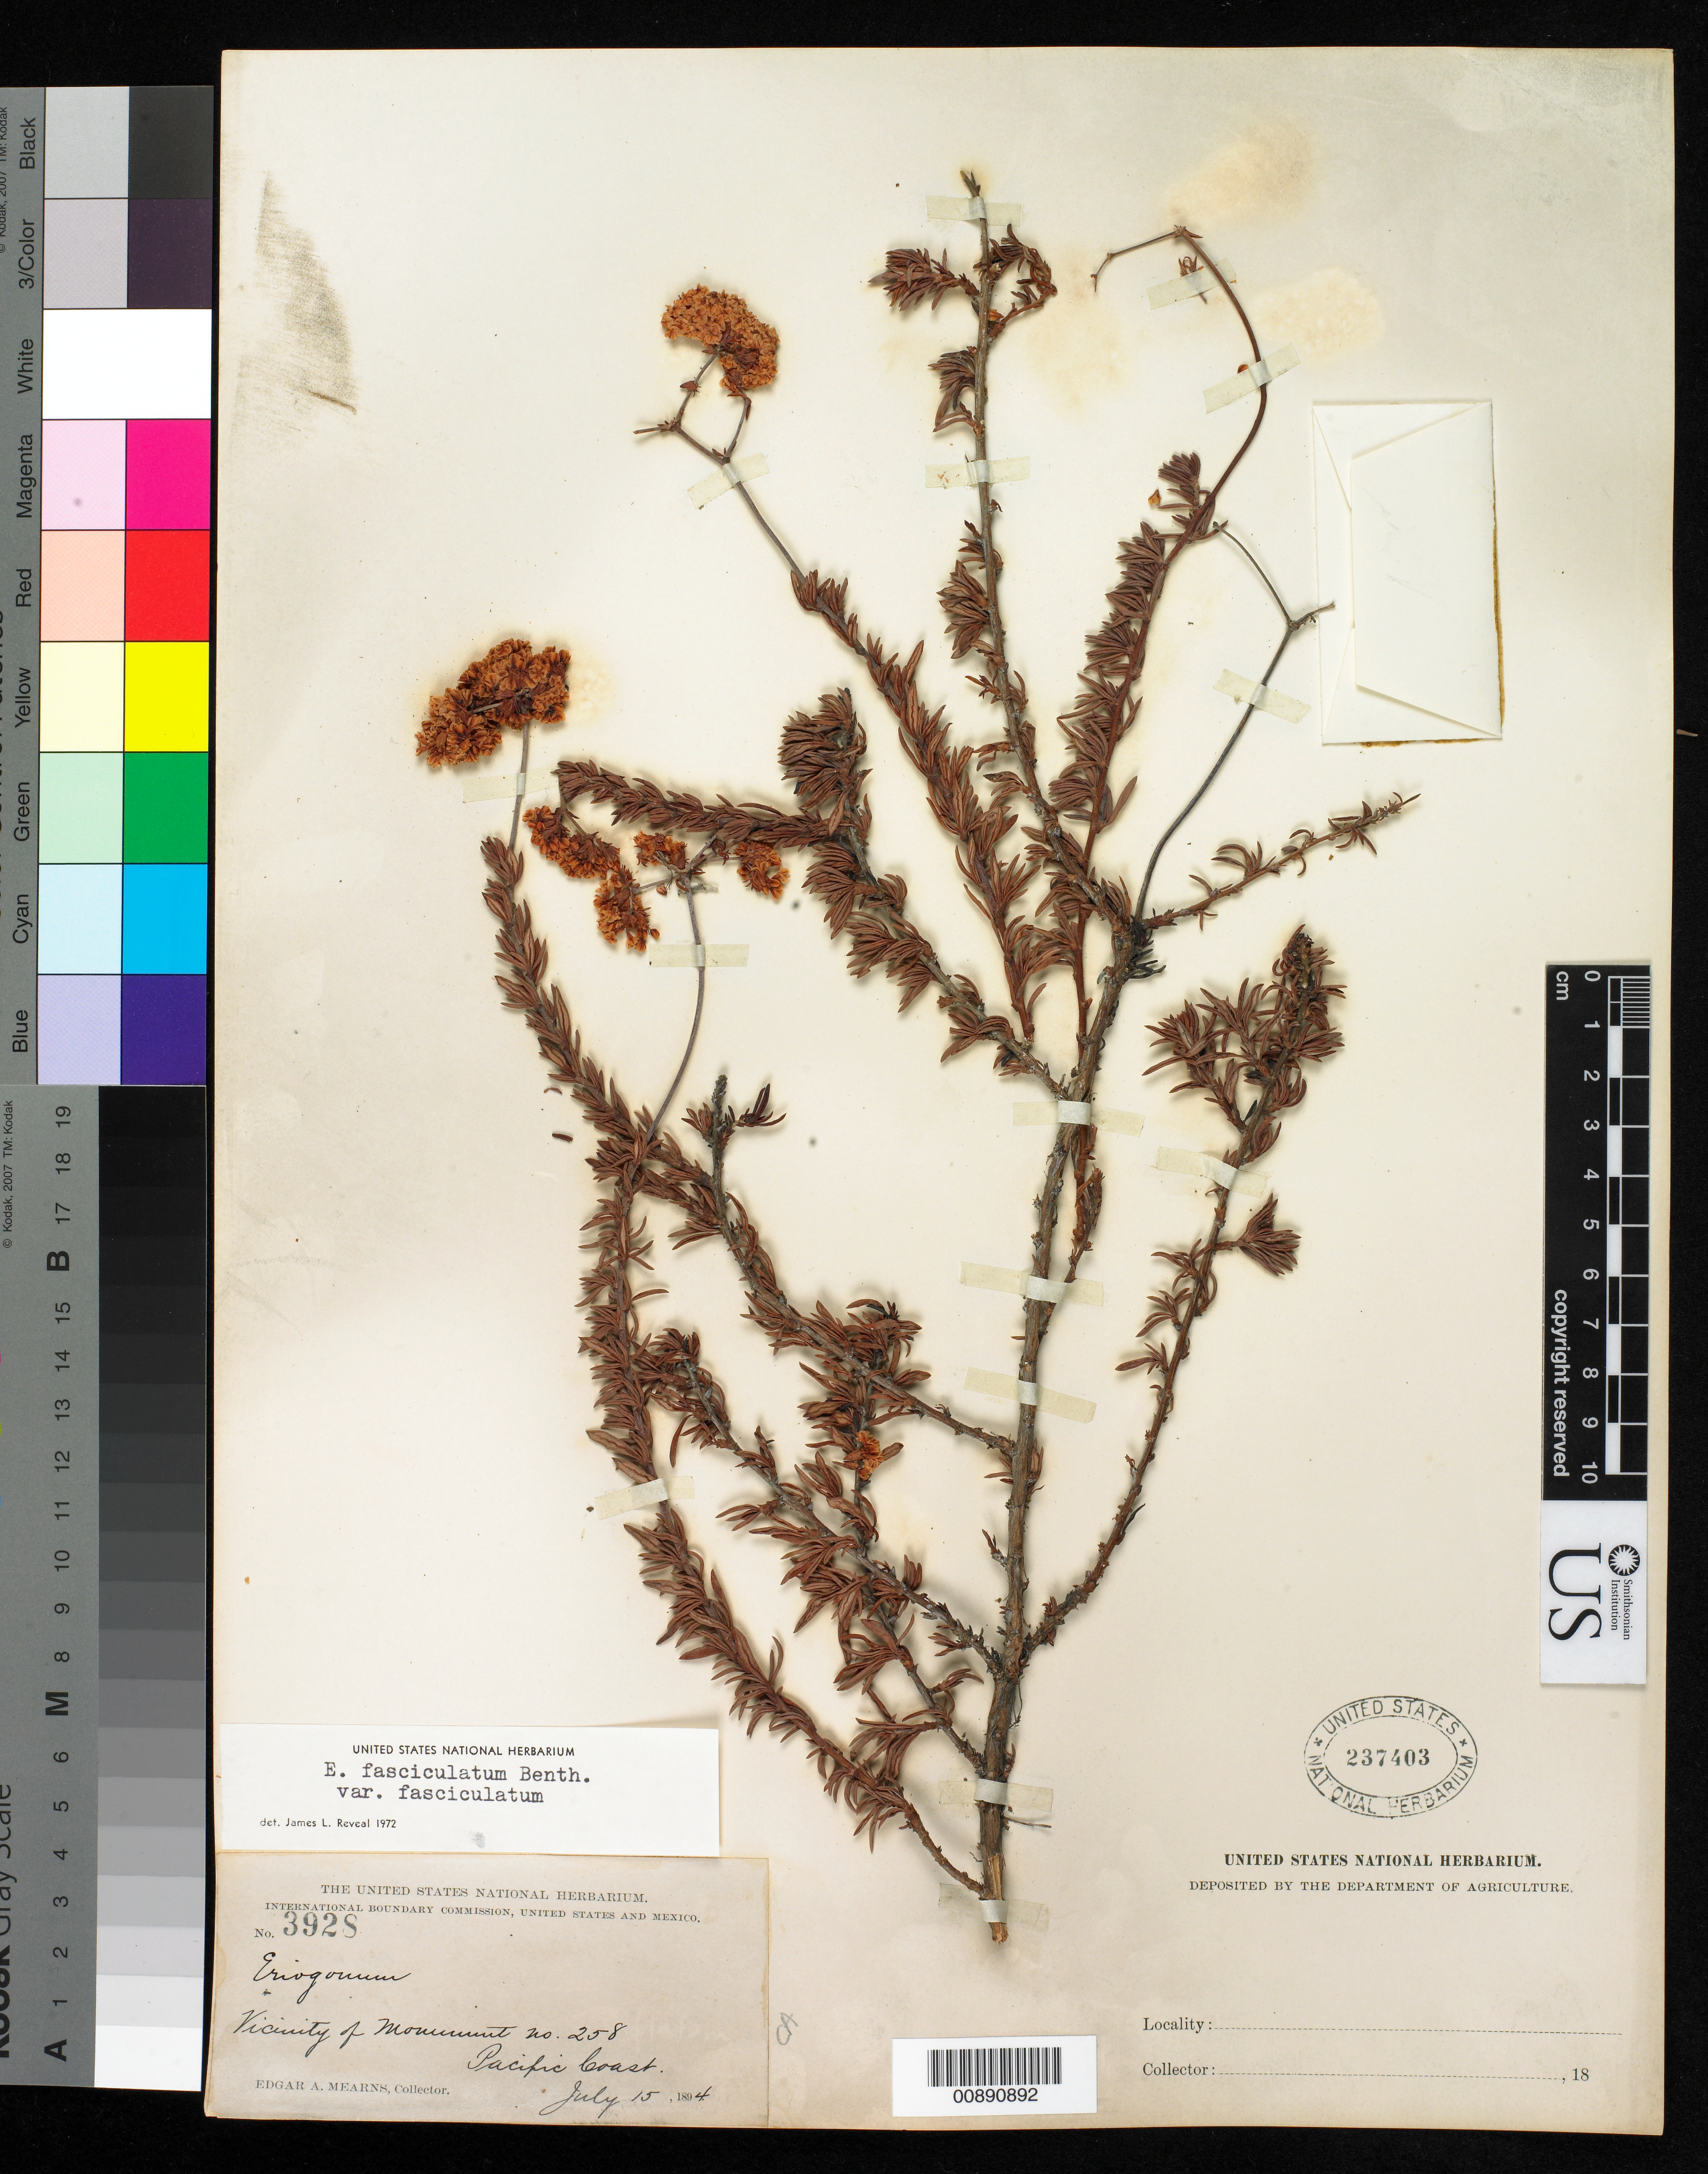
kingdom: Plantae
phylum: Tracheophyta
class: Magnoliopsida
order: Caryophyllales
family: Polygonaceae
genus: Eriogonum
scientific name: Eriogonum fasciculatum var. fasciculatum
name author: Benth.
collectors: E. A. Mearns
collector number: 3928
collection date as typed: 15 Jul 1894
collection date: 1894-07-15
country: United States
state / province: California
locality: Vicinity of Monument no. 258. Pacific Coast.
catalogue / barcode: US 237403